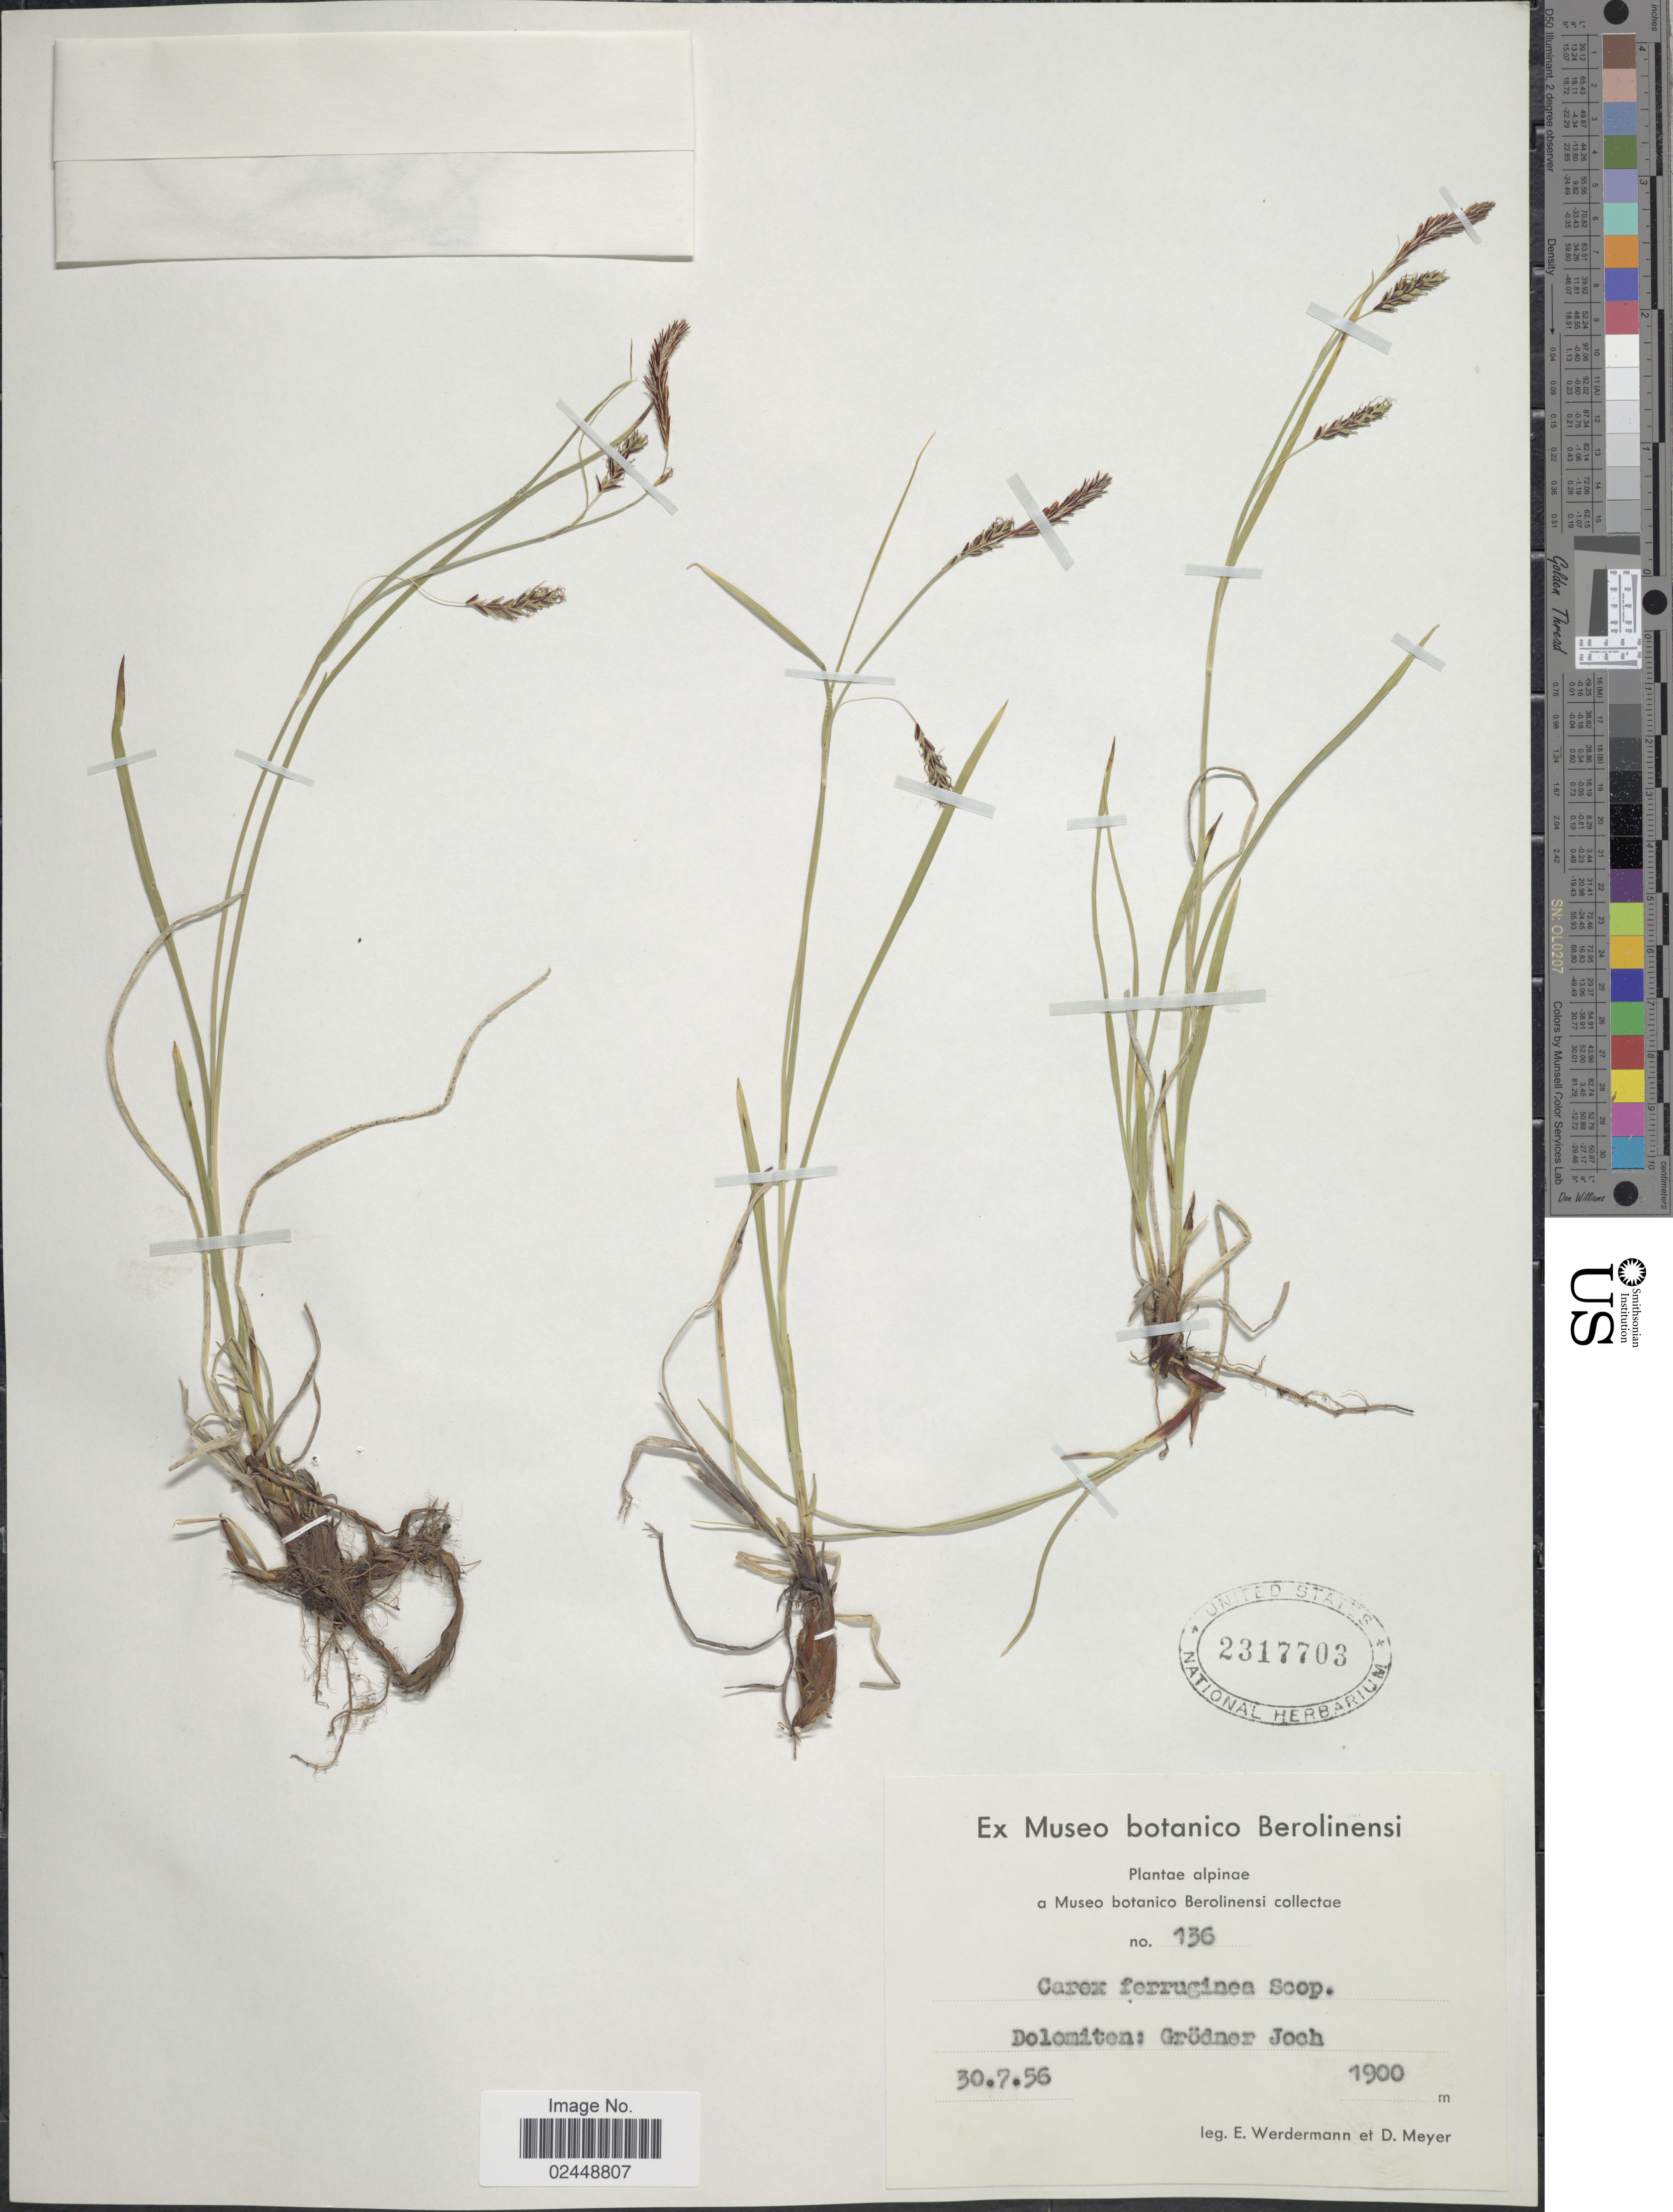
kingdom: Plantae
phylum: Tracheophyta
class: Liliopsida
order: Poales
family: Cyperaceae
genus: Carex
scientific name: Carex ferruginea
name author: Scop.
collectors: E. Werdermann & D. Meyer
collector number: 136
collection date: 1956-07-30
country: Italy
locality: Dolomiten: Grodner Joch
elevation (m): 1900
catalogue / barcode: US 2317703